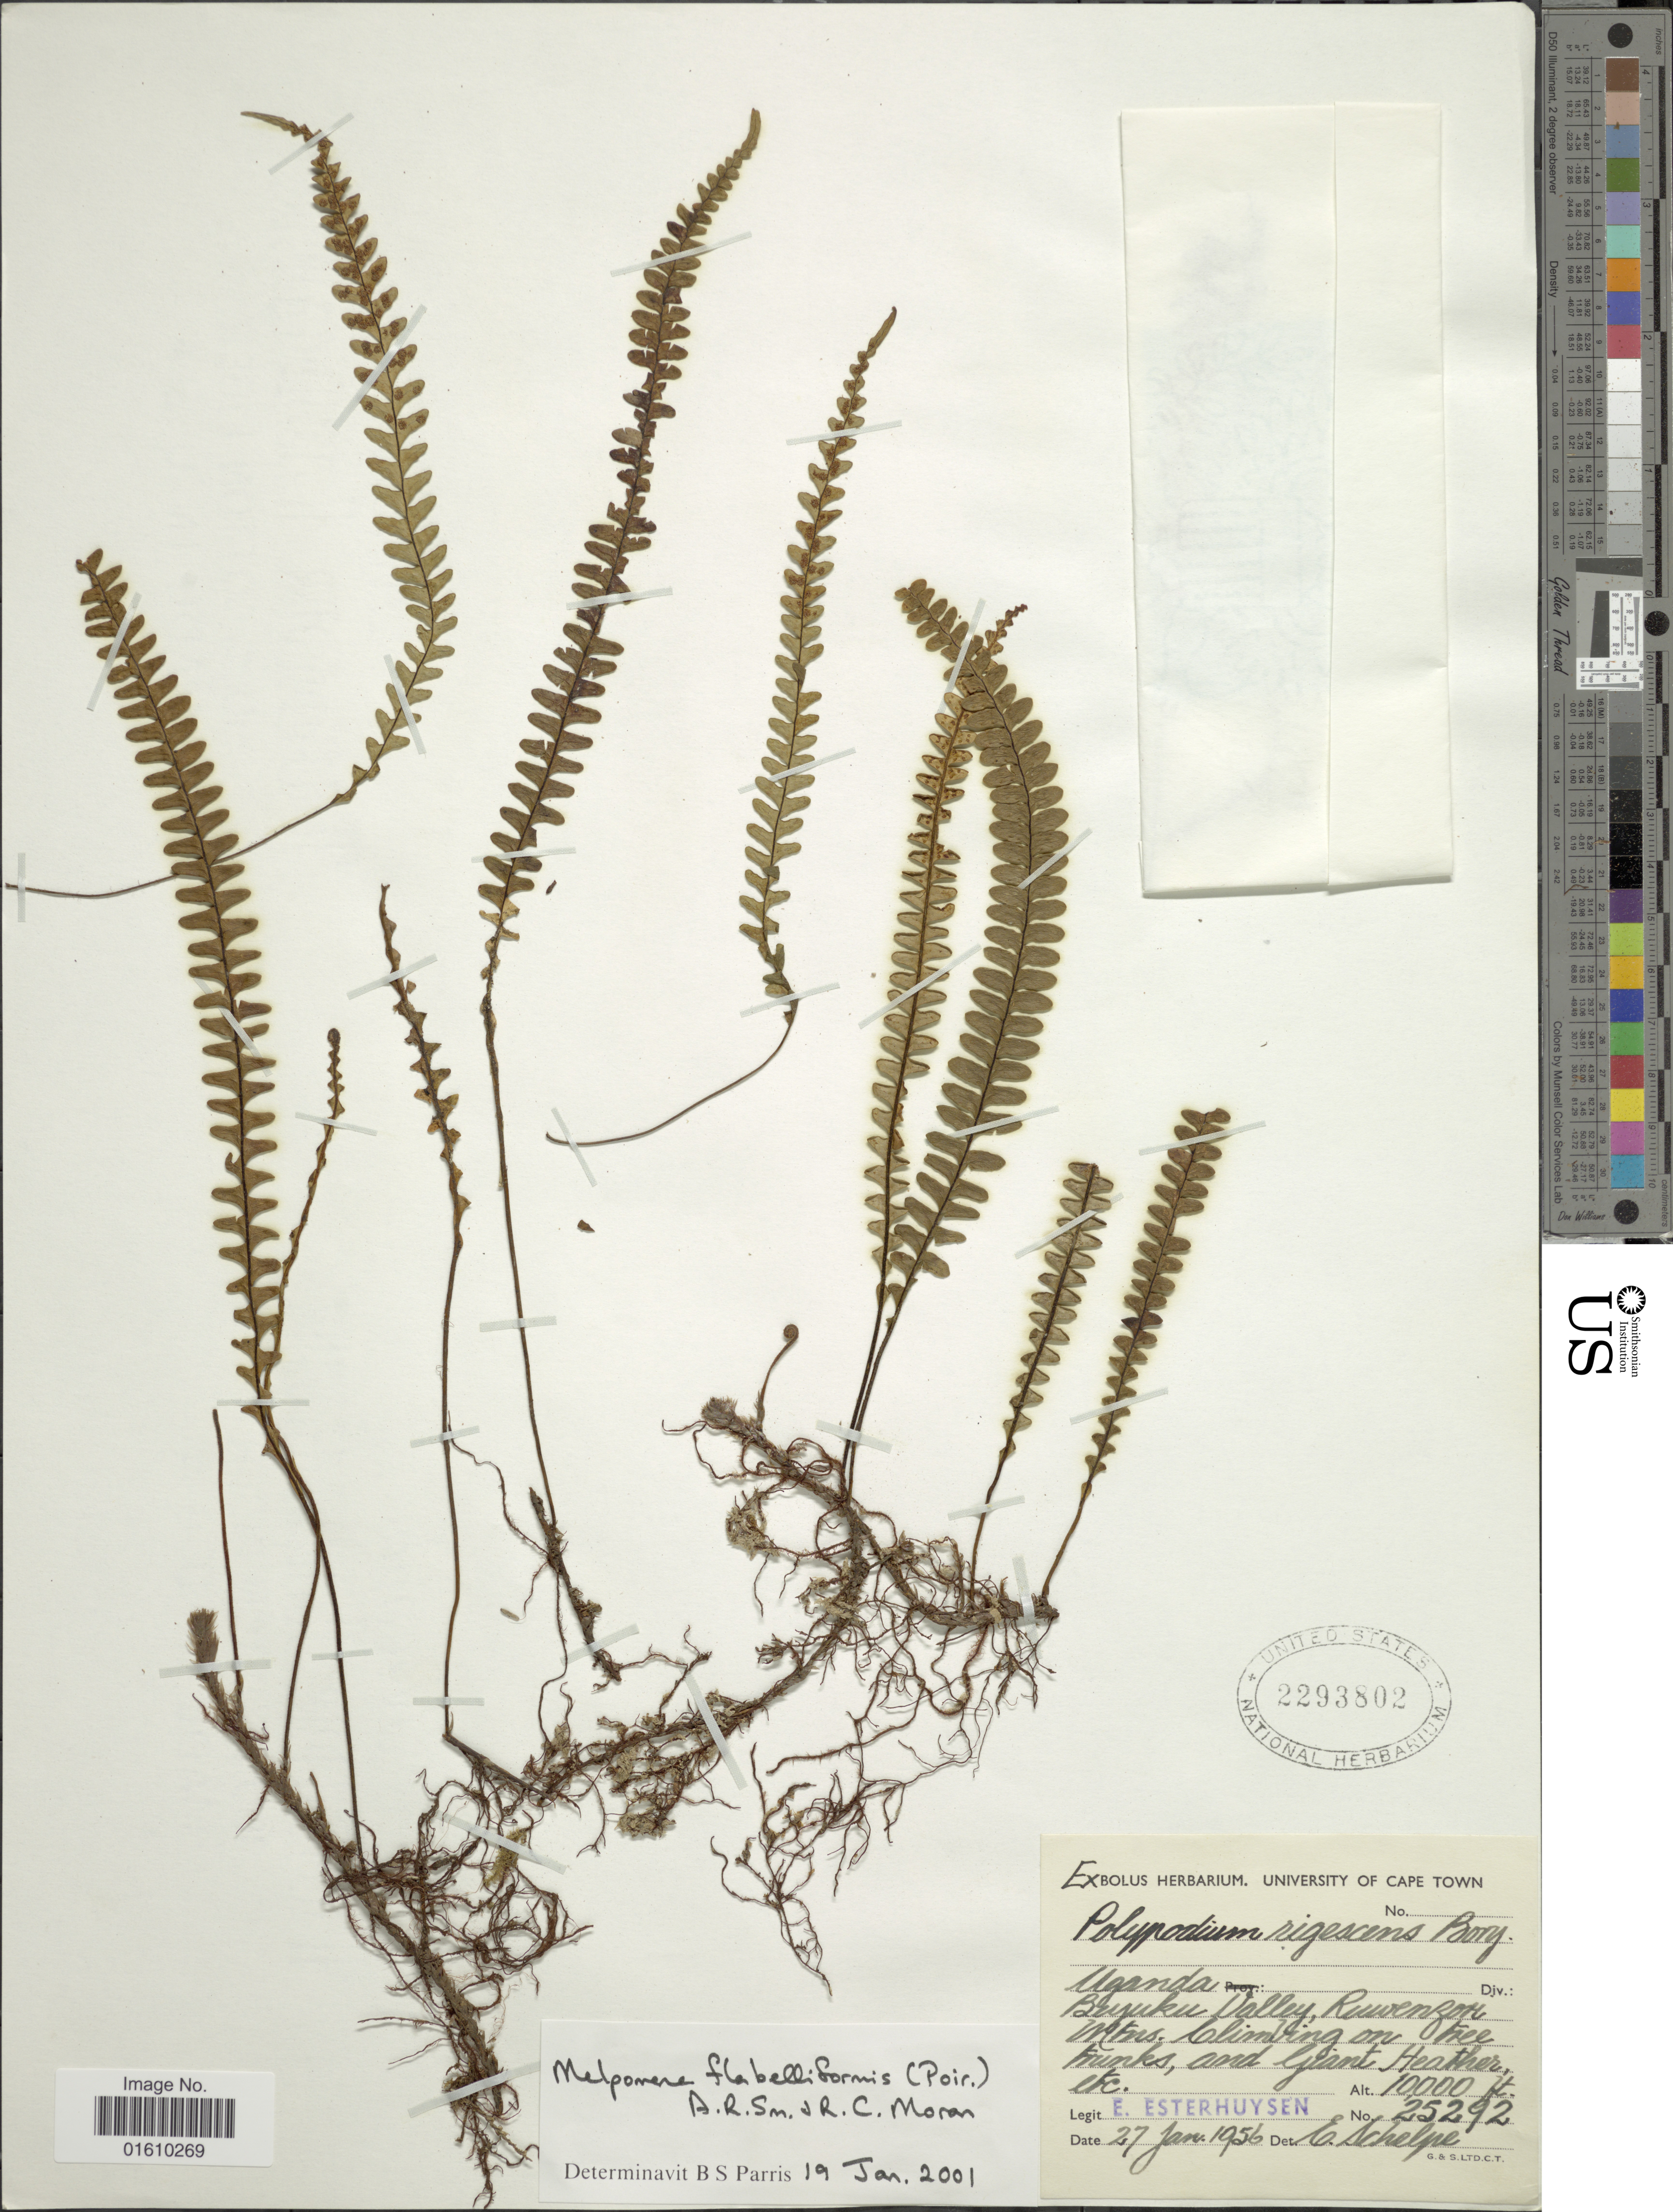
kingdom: Plantae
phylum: Tracheophyta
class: Polypodiopsida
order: Polypodiales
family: Polypodiaceae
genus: Melpomene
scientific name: Melpomene flabelliformis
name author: (Poir.) A.R. Sm. & R.C. Moran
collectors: E. E. Esterhuysen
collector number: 25292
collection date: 1956-01-27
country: Uganda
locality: Bujuku Valley, Ruwenzori Mtns.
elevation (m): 3048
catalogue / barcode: US 2293802